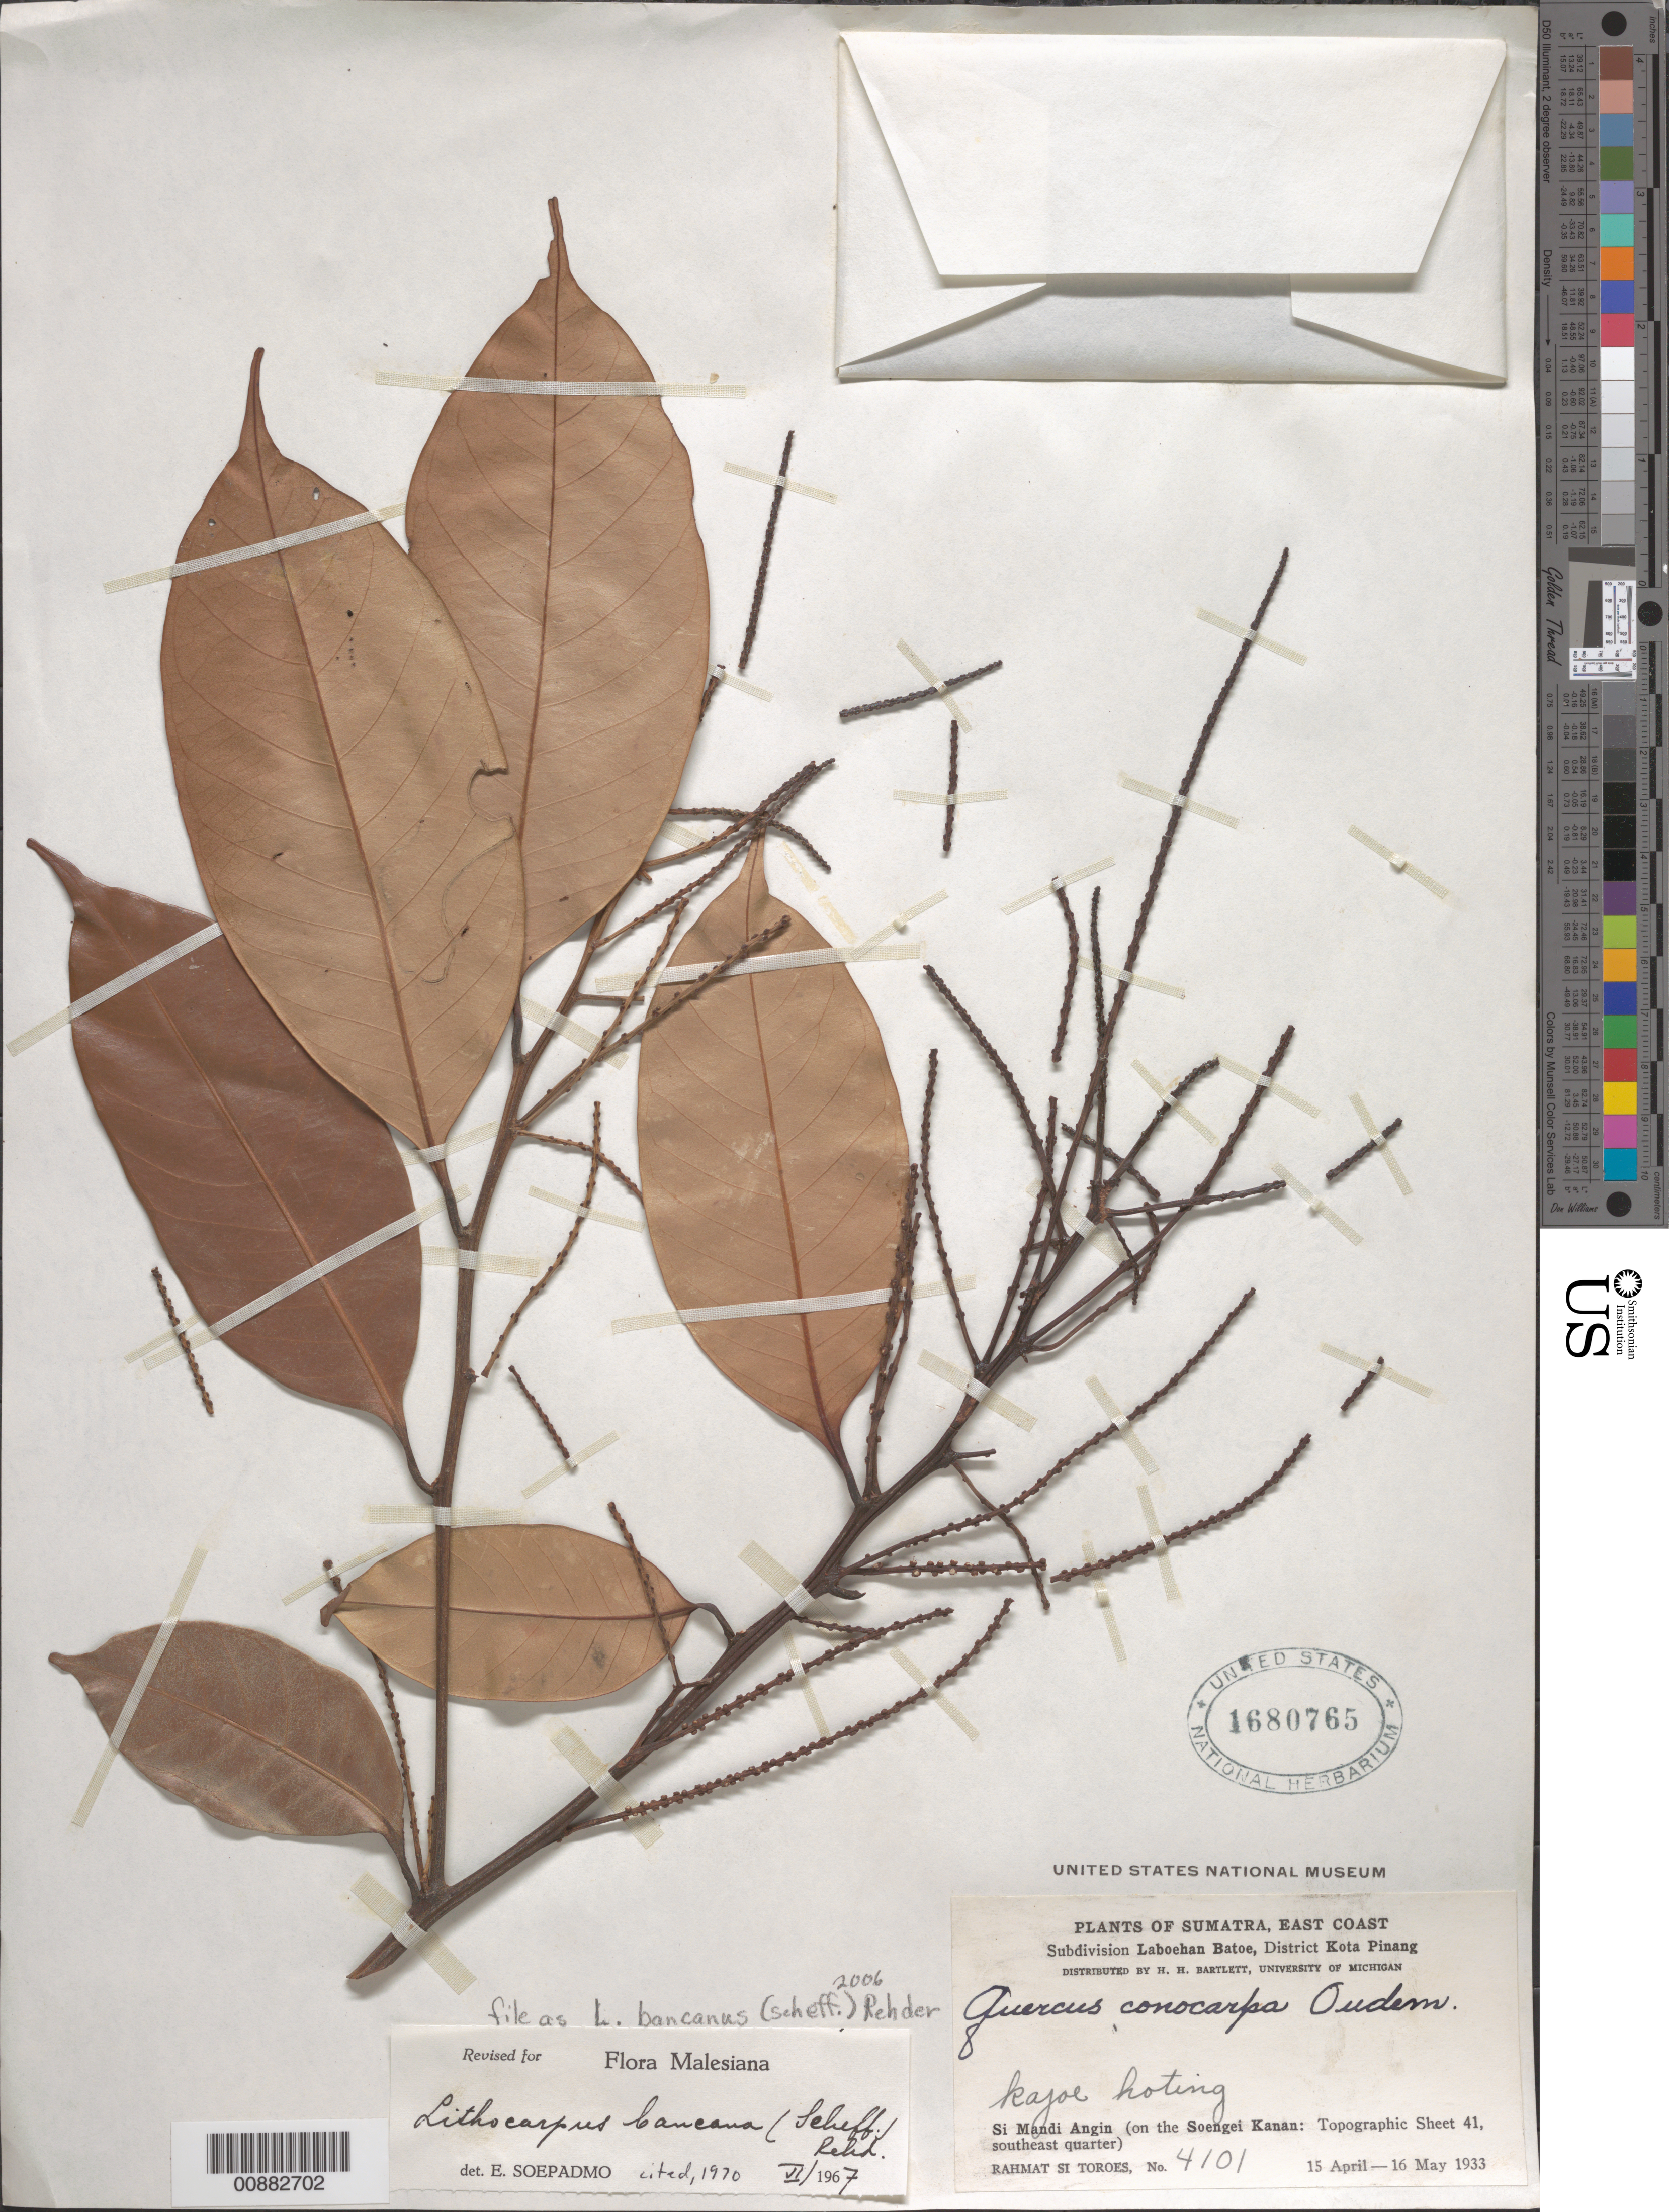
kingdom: Plantae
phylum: Tracheophyta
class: Magnoliopsida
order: Fagales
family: Fagaceae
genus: Lithocarpus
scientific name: Lithocarpus bancanus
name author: (Scheff.) Rehder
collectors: Rahmat Si Boeea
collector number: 4101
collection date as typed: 15 Apr 1933 to 16 May 1933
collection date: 1933-04-15/1933-05-16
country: Indonesia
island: Sumatra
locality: Kota Pinang district, Laboehan Batoe subdivision, E coast, Si Mandi Angin (on the Soengei Kanan: topographic sheet 41, southeast quarter)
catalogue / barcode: US 1680765